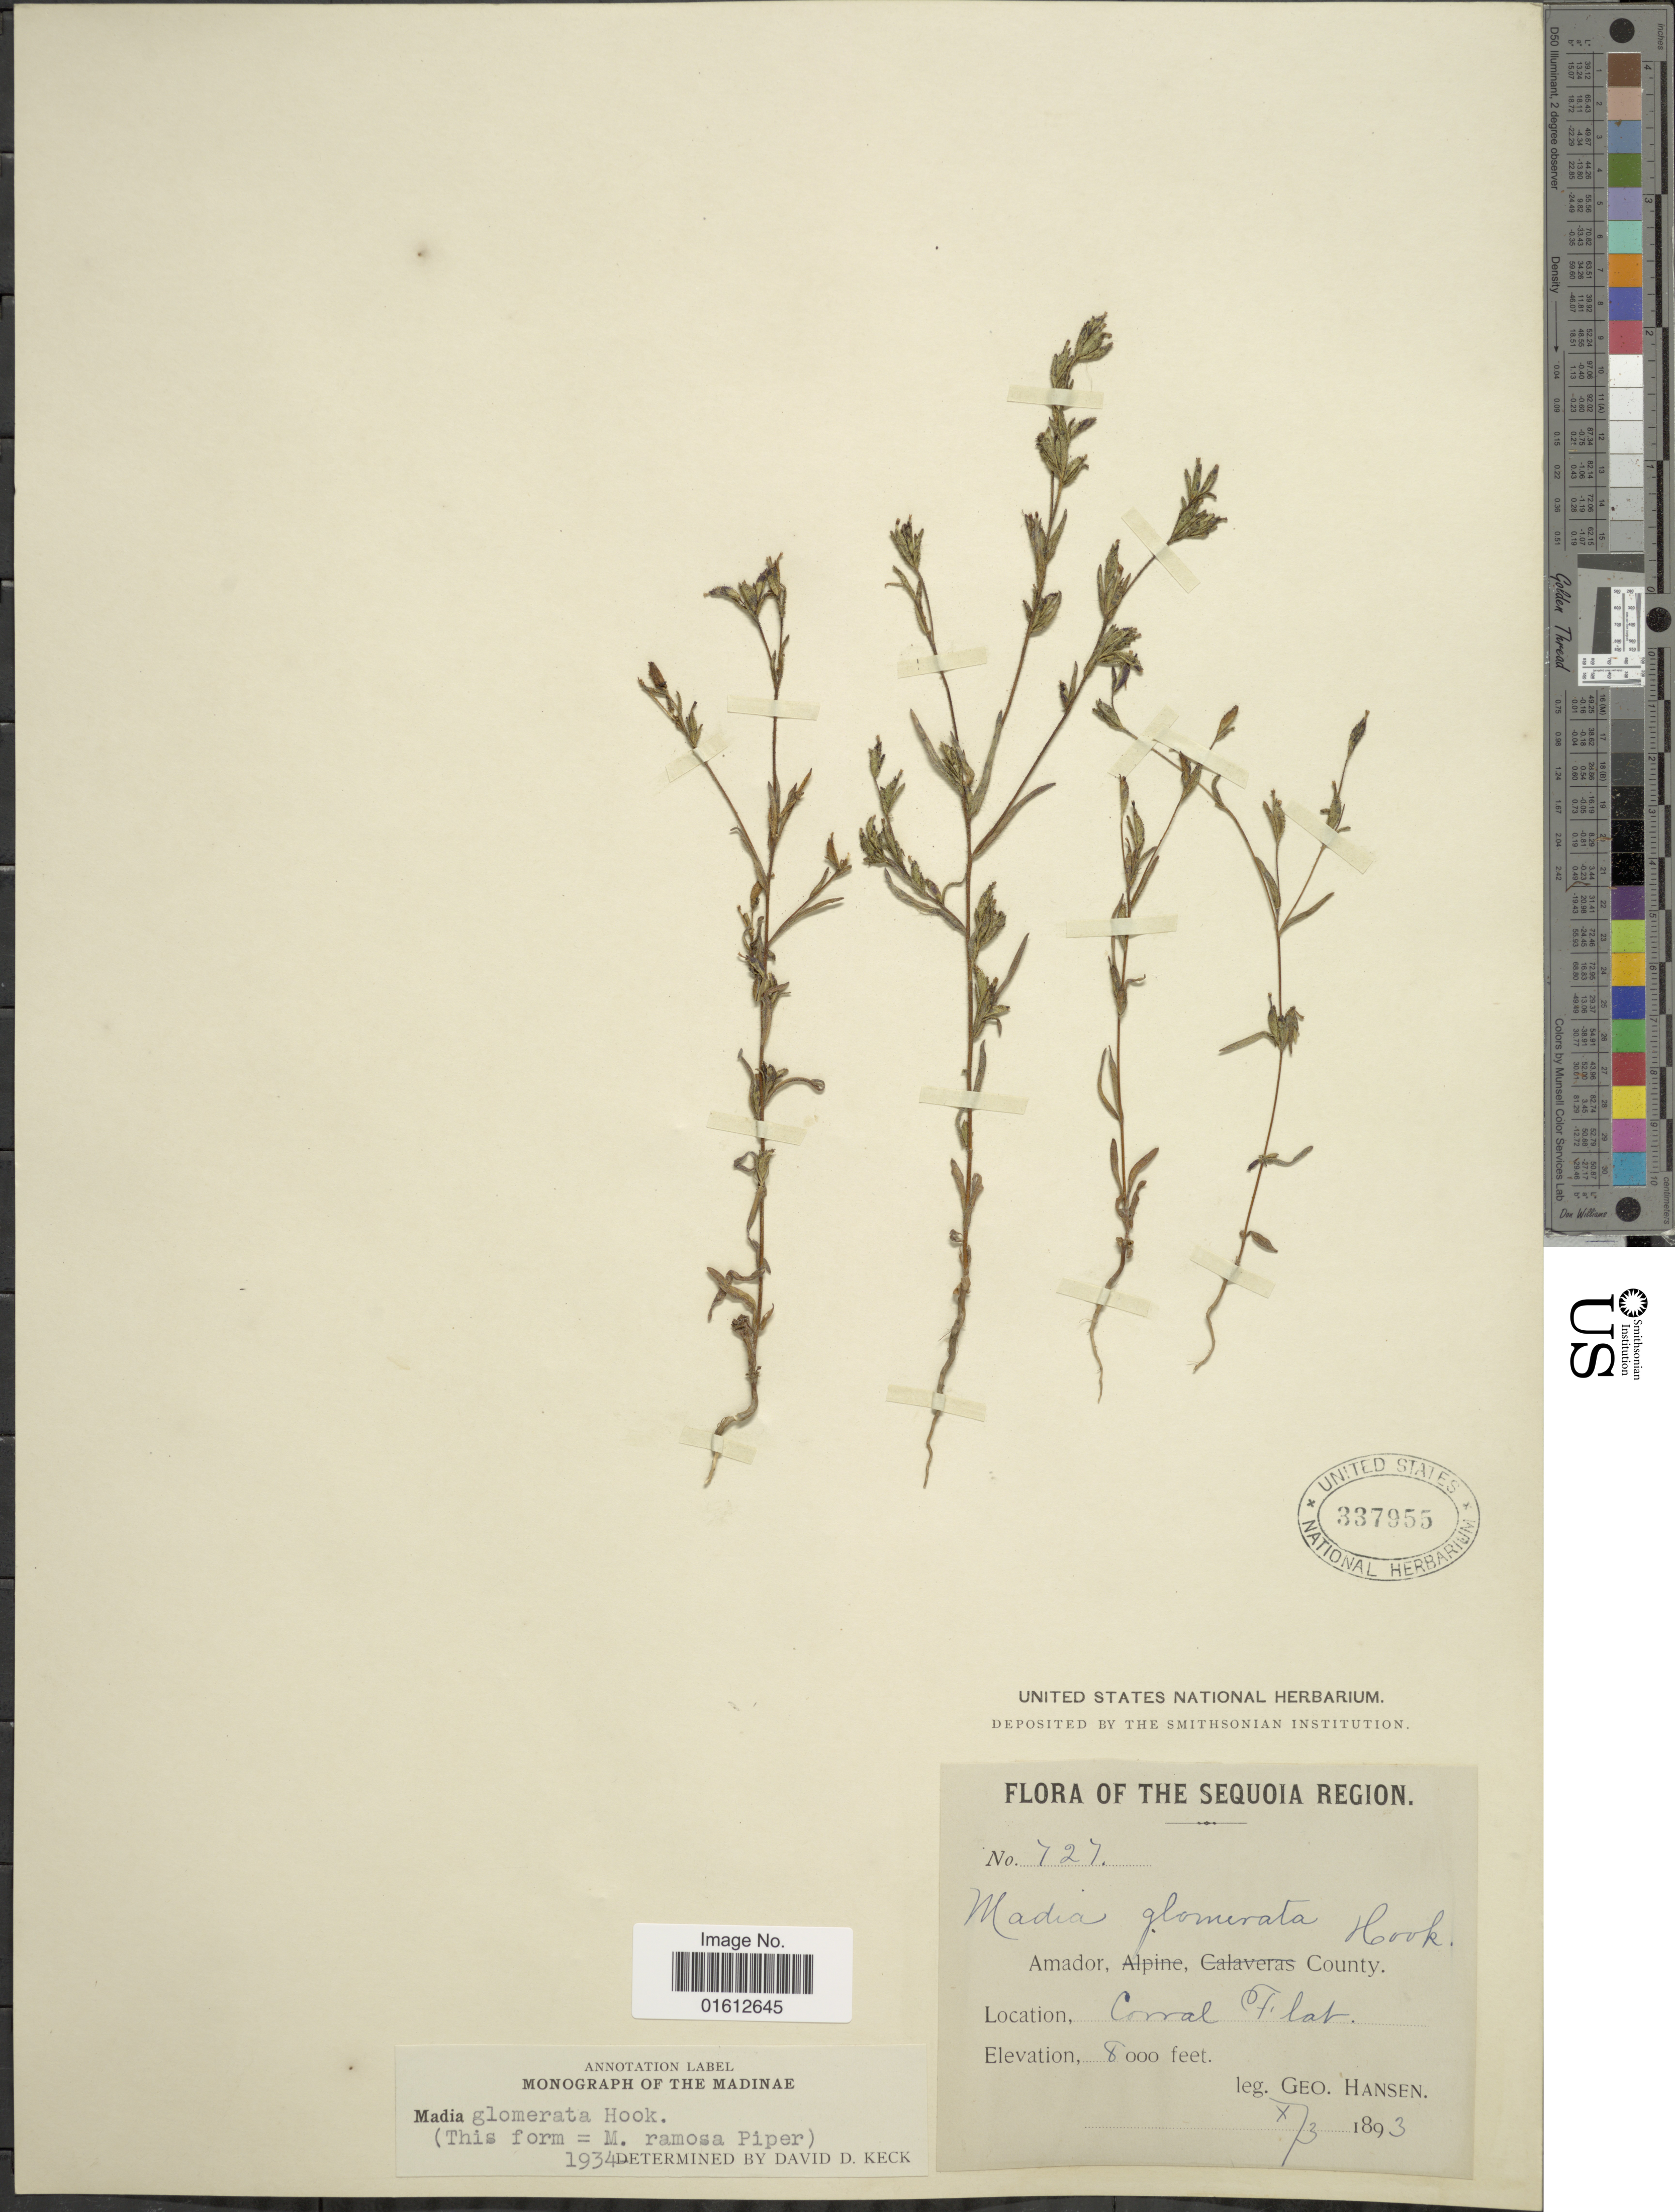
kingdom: Plantae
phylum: Tracheophyta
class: Magnoliopsida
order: Asterales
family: Asteraceae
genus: Madia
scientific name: Madia glomerata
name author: Hook.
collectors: G. Hansen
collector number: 727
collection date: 1893-10-03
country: United States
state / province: California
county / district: Amador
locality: Sequoia Region. Amador County. Corral Flat.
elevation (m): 2438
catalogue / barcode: US 337955